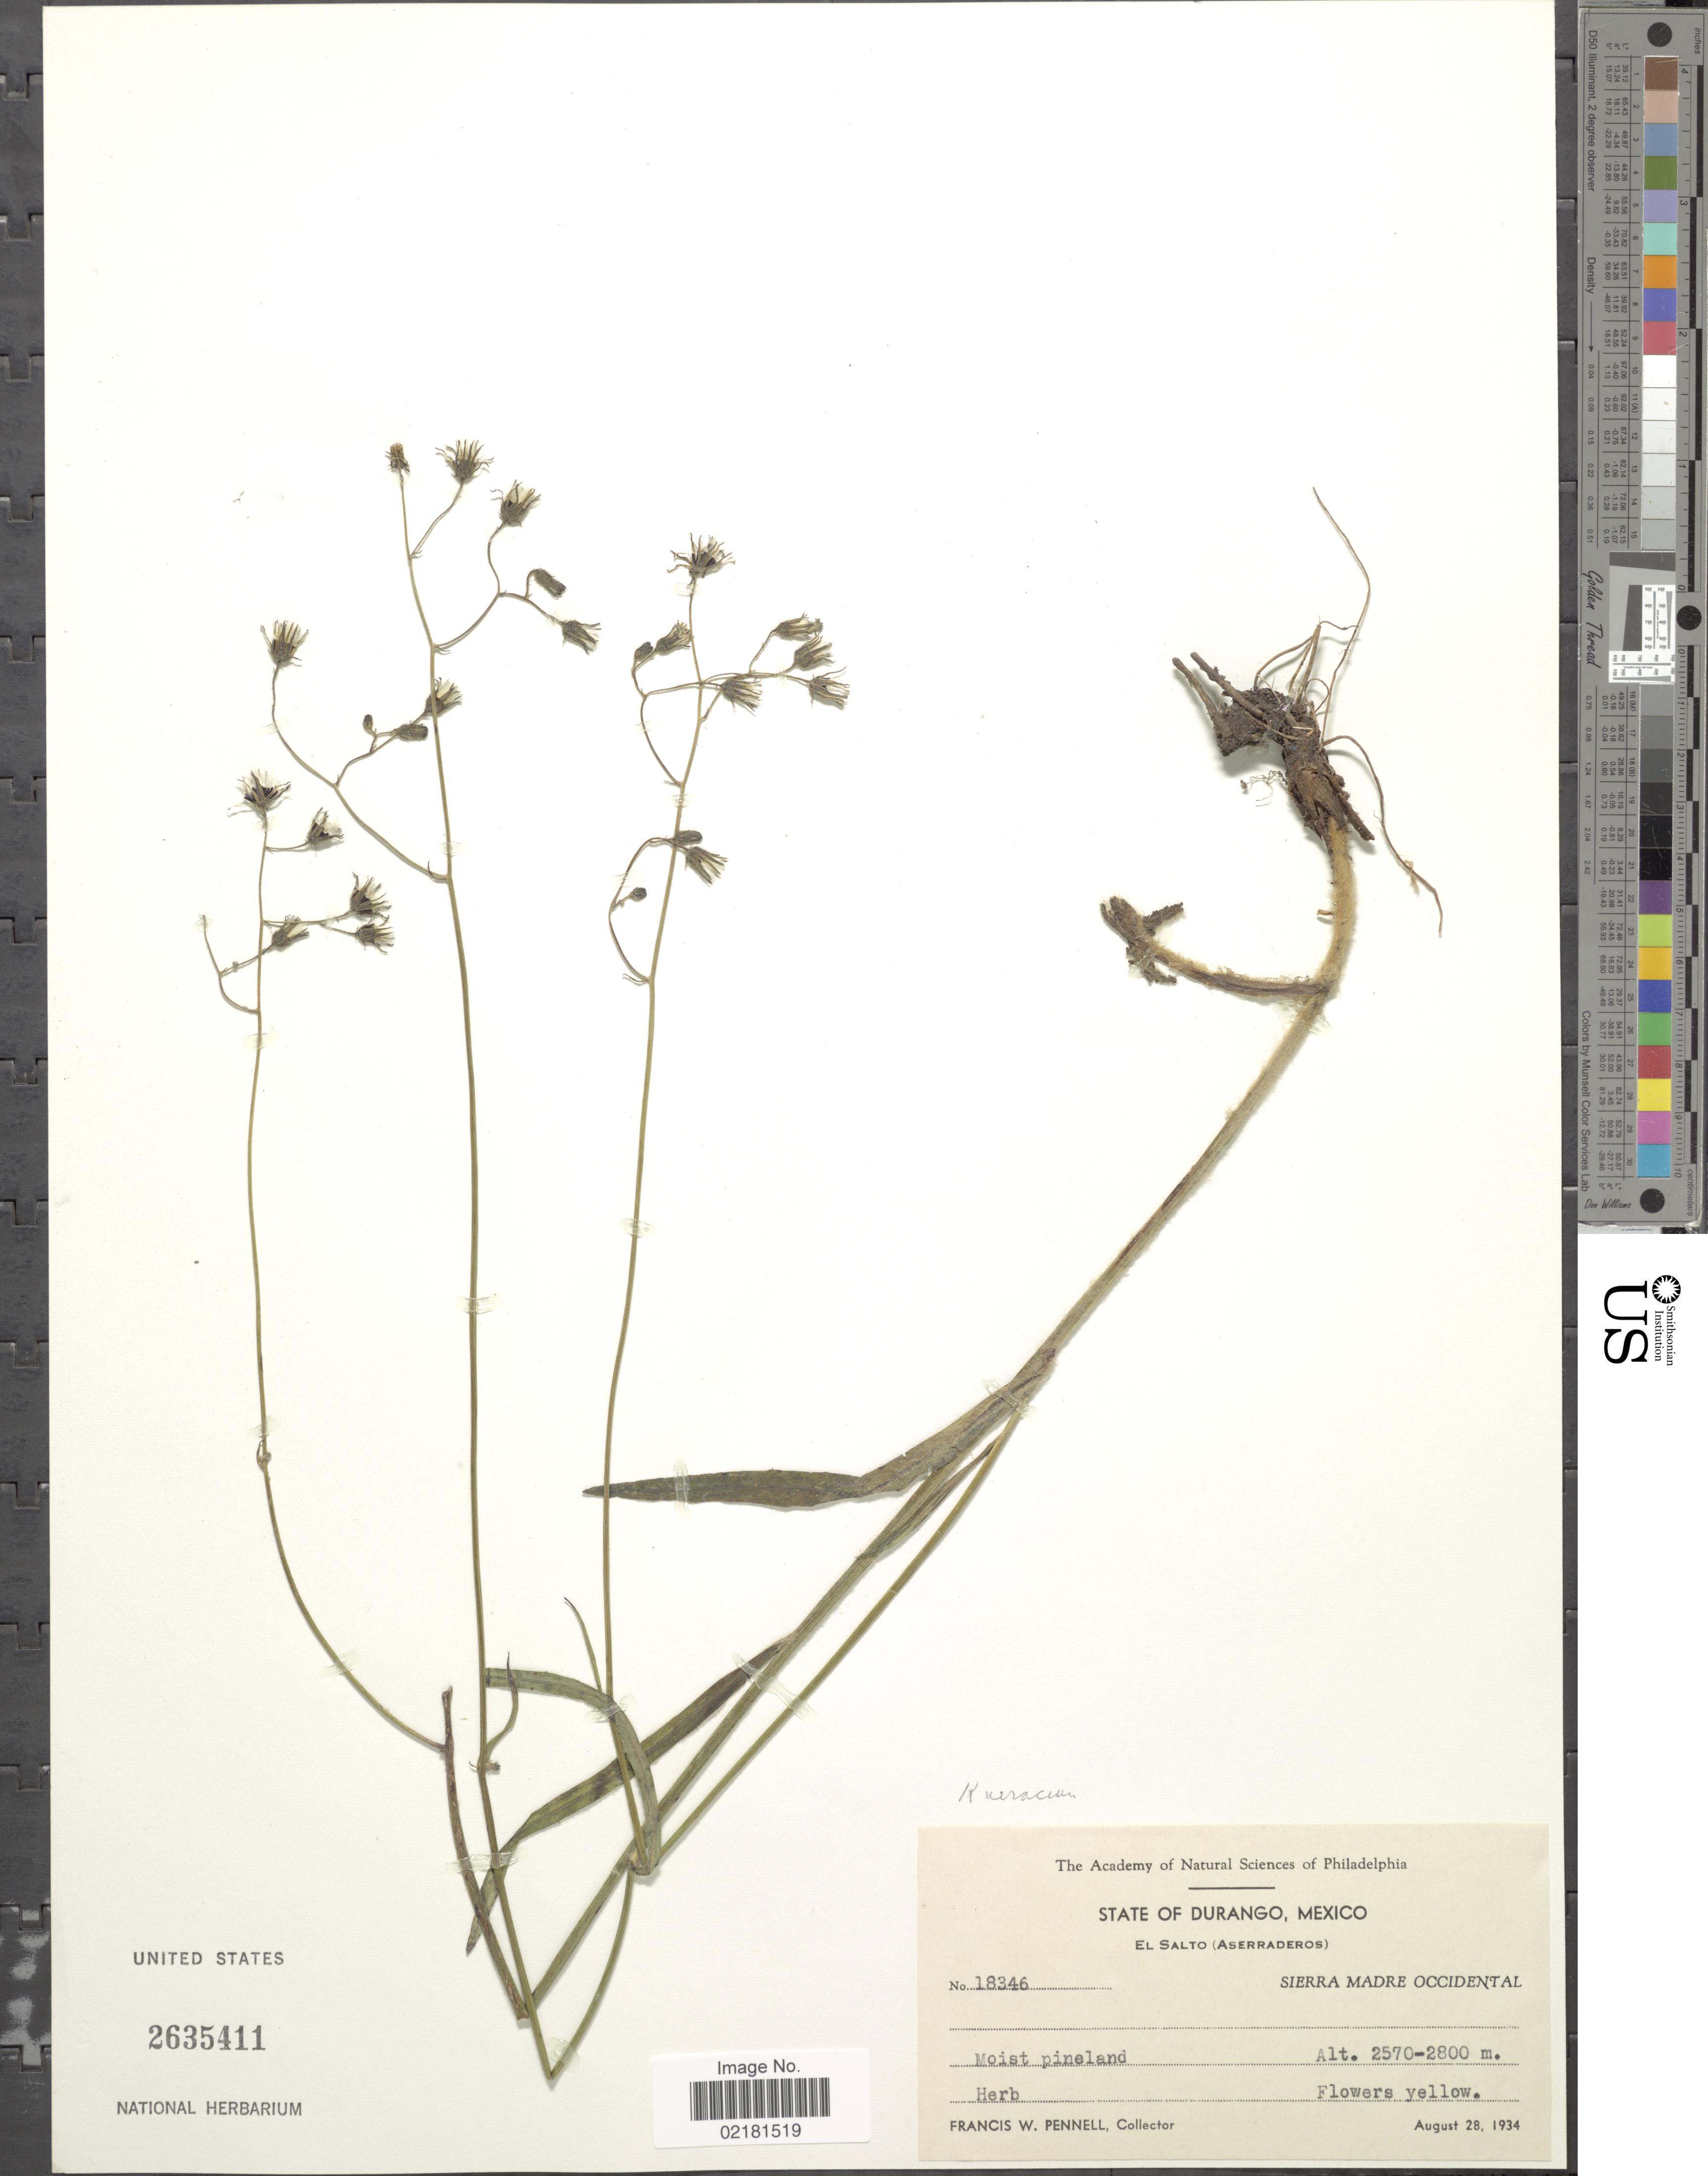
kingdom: Plantae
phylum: Tracheophyta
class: Magnoliopsida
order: Asterales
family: Asteraceae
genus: Hieracium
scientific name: Hieracium repandulare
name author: Druce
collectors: F. W. Pennell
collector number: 18346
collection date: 1934-08-28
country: Mexico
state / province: Durango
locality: El Salto (Aserraderos), Sierra Madre Occidental.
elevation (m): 2570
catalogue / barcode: US 2635411